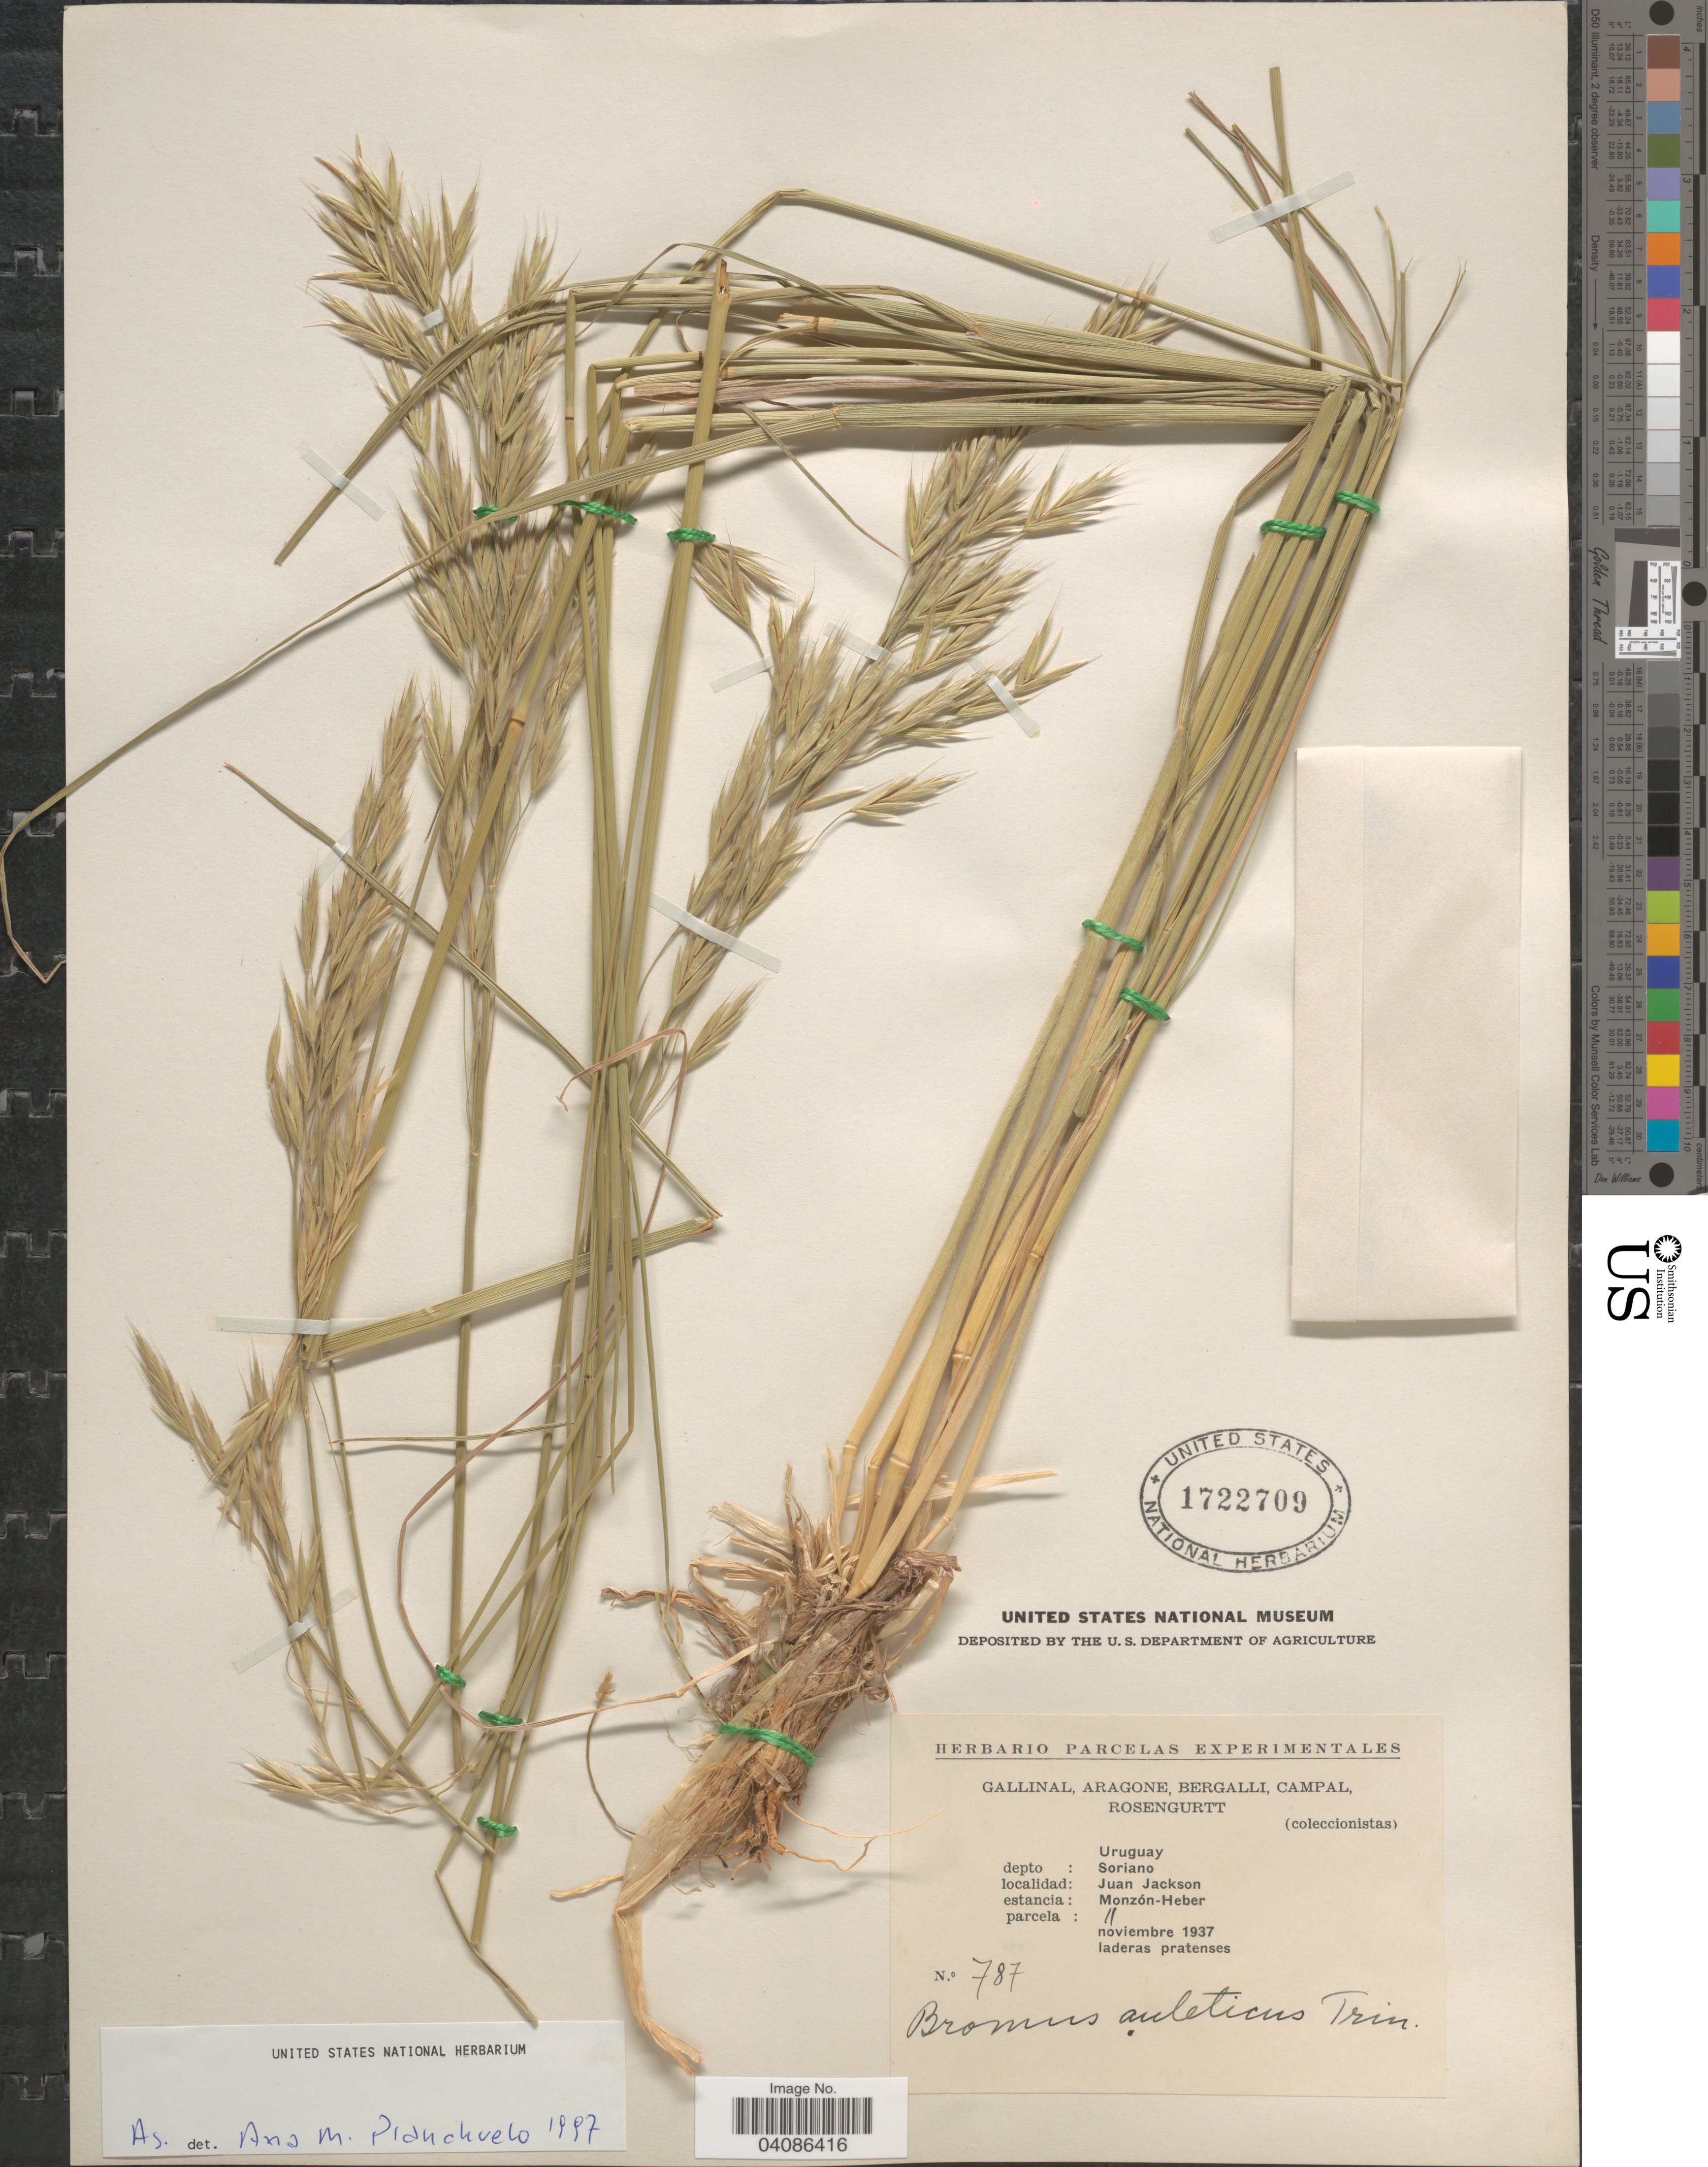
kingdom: Plantae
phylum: Tracheophyta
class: Liliopsida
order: Poales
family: Poaceae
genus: Bromus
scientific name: Bromus auleticus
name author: Trin. ex Nees in Mart.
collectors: -. Gallinal, -- Aragone, -- Bergalli, -- Campal & Rosengurtt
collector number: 787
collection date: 1937-11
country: Uruguay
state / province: Soriano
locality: Depto: Soriano. Juan Jackson. Estancia: Monzón-Heber.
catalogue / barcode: US 1722709